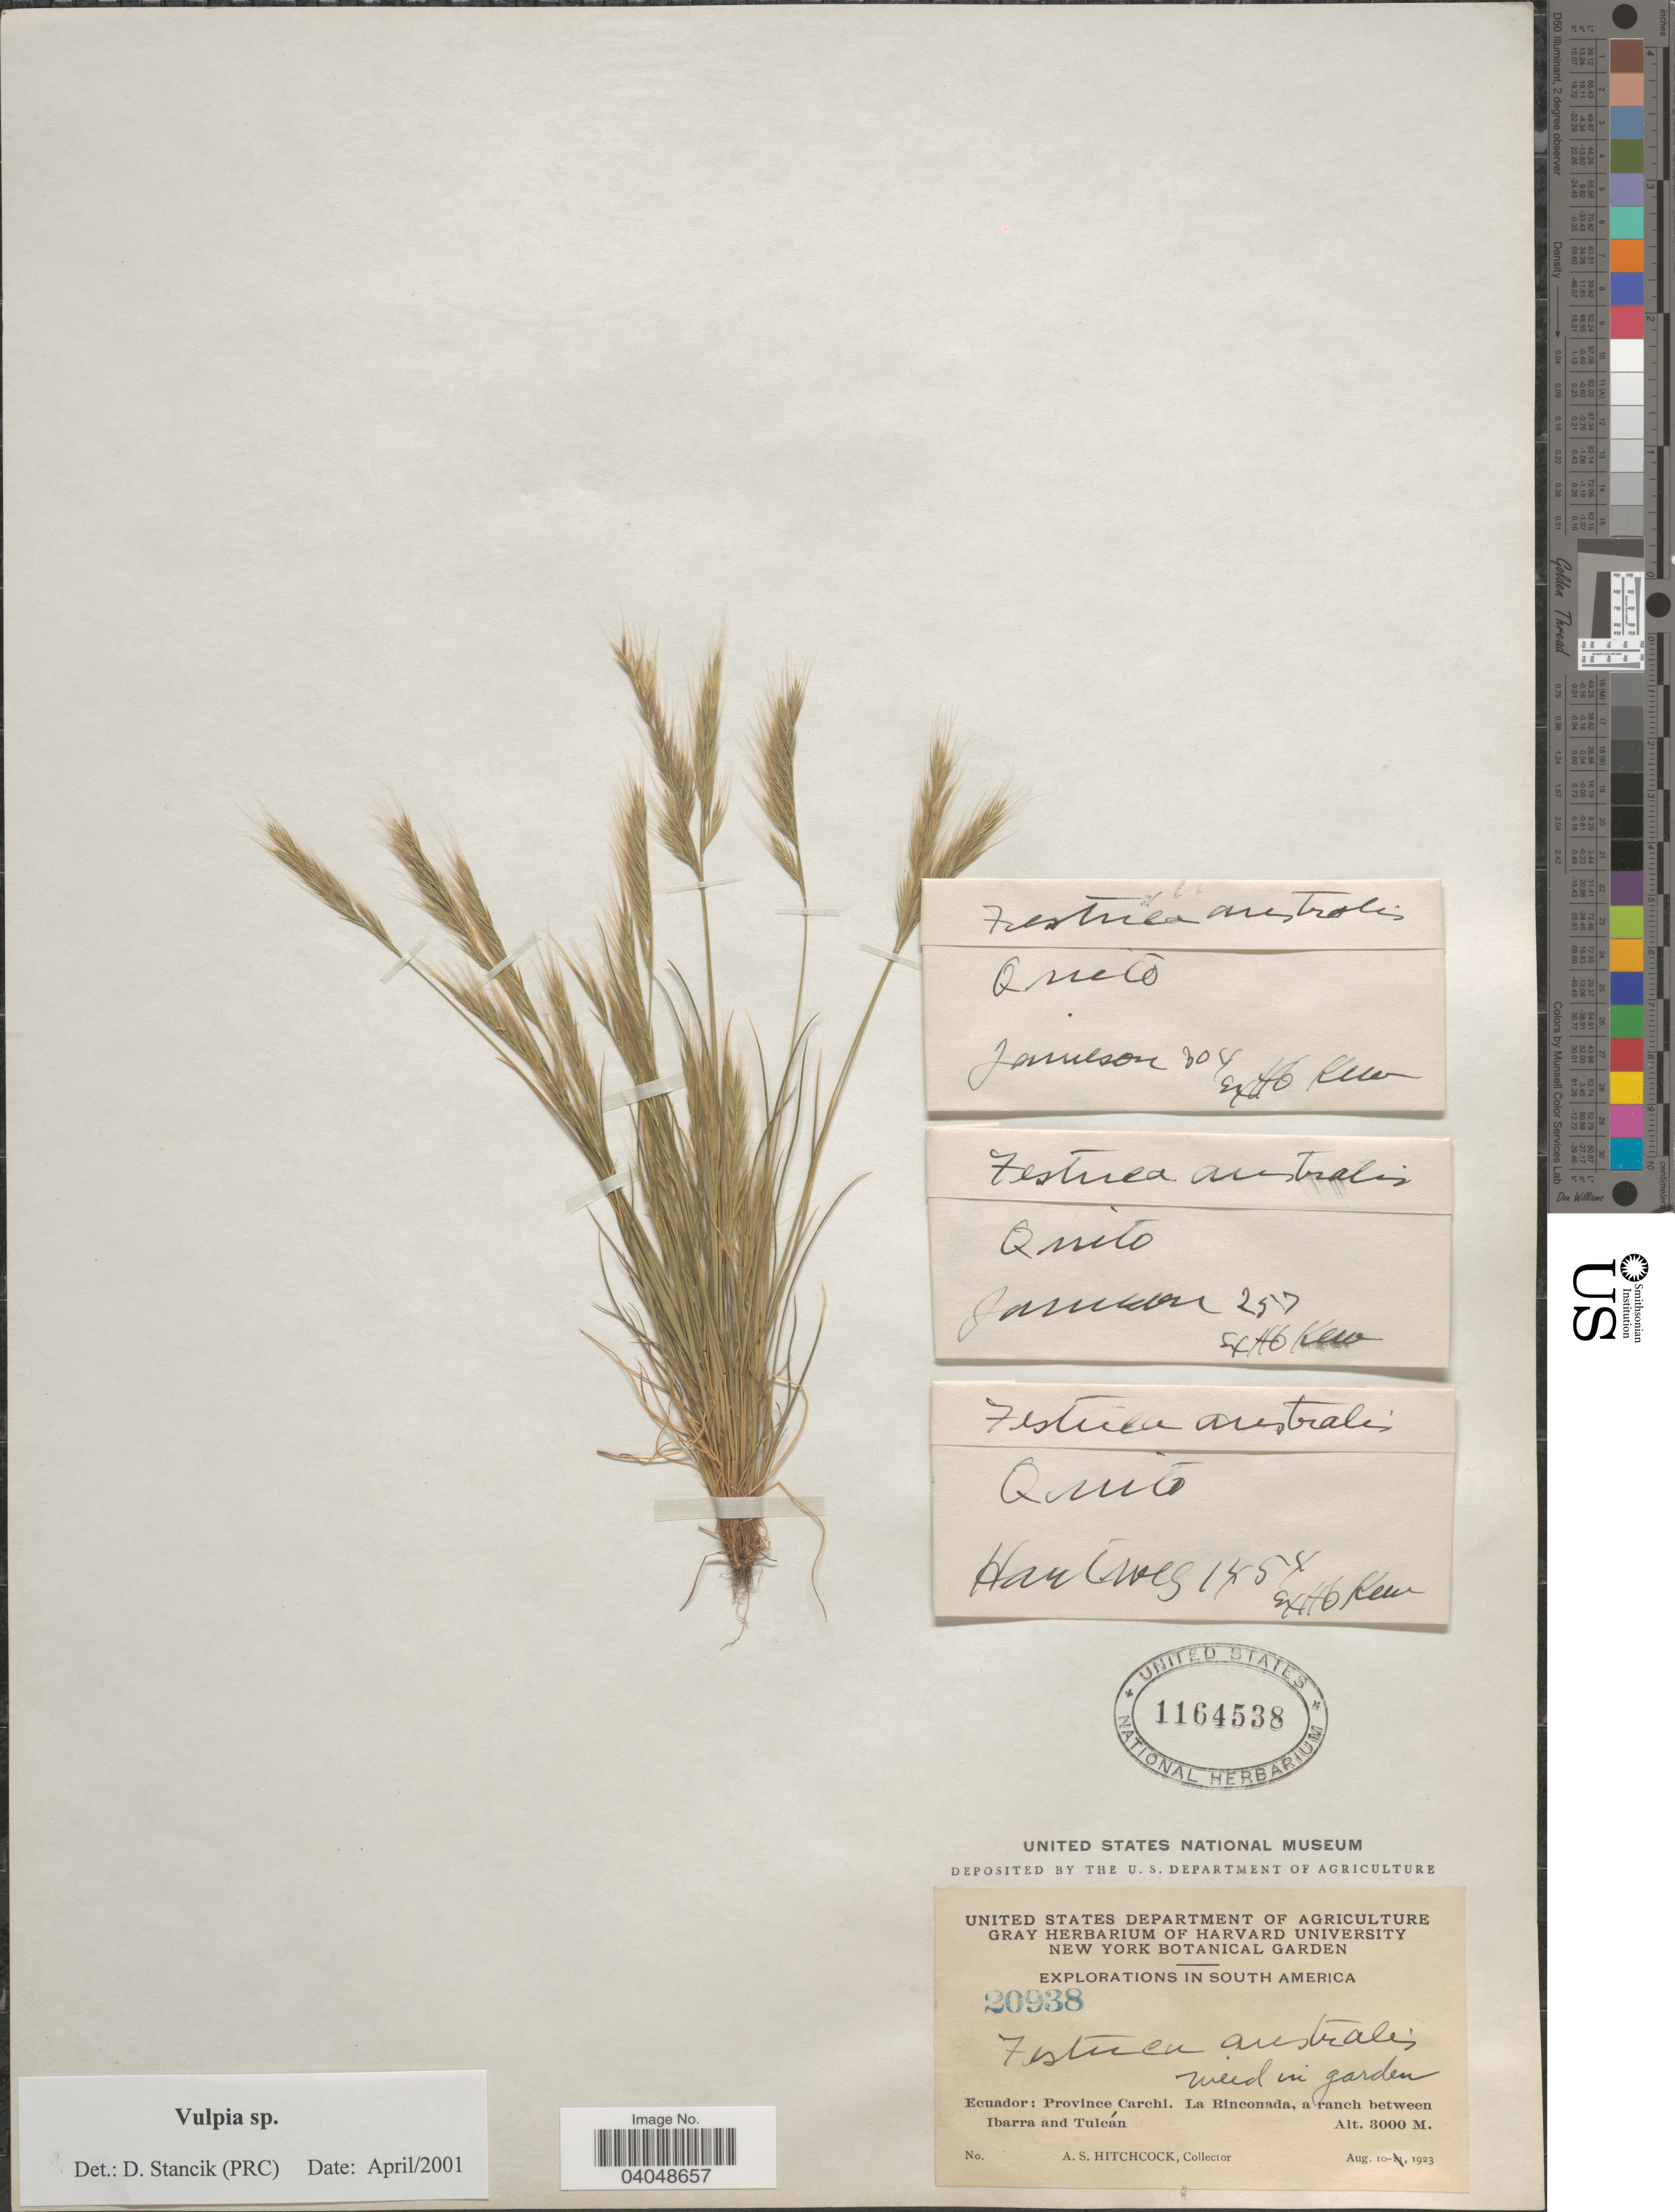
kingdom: Plantae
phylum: Tracheophyta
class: Liliopsida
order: Poales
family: Poaceae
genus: Festuca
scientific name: Festuca sp.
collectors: Hartweg, --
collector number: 1454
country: Ecuador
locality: Quito.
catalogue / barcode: US 1164538-4